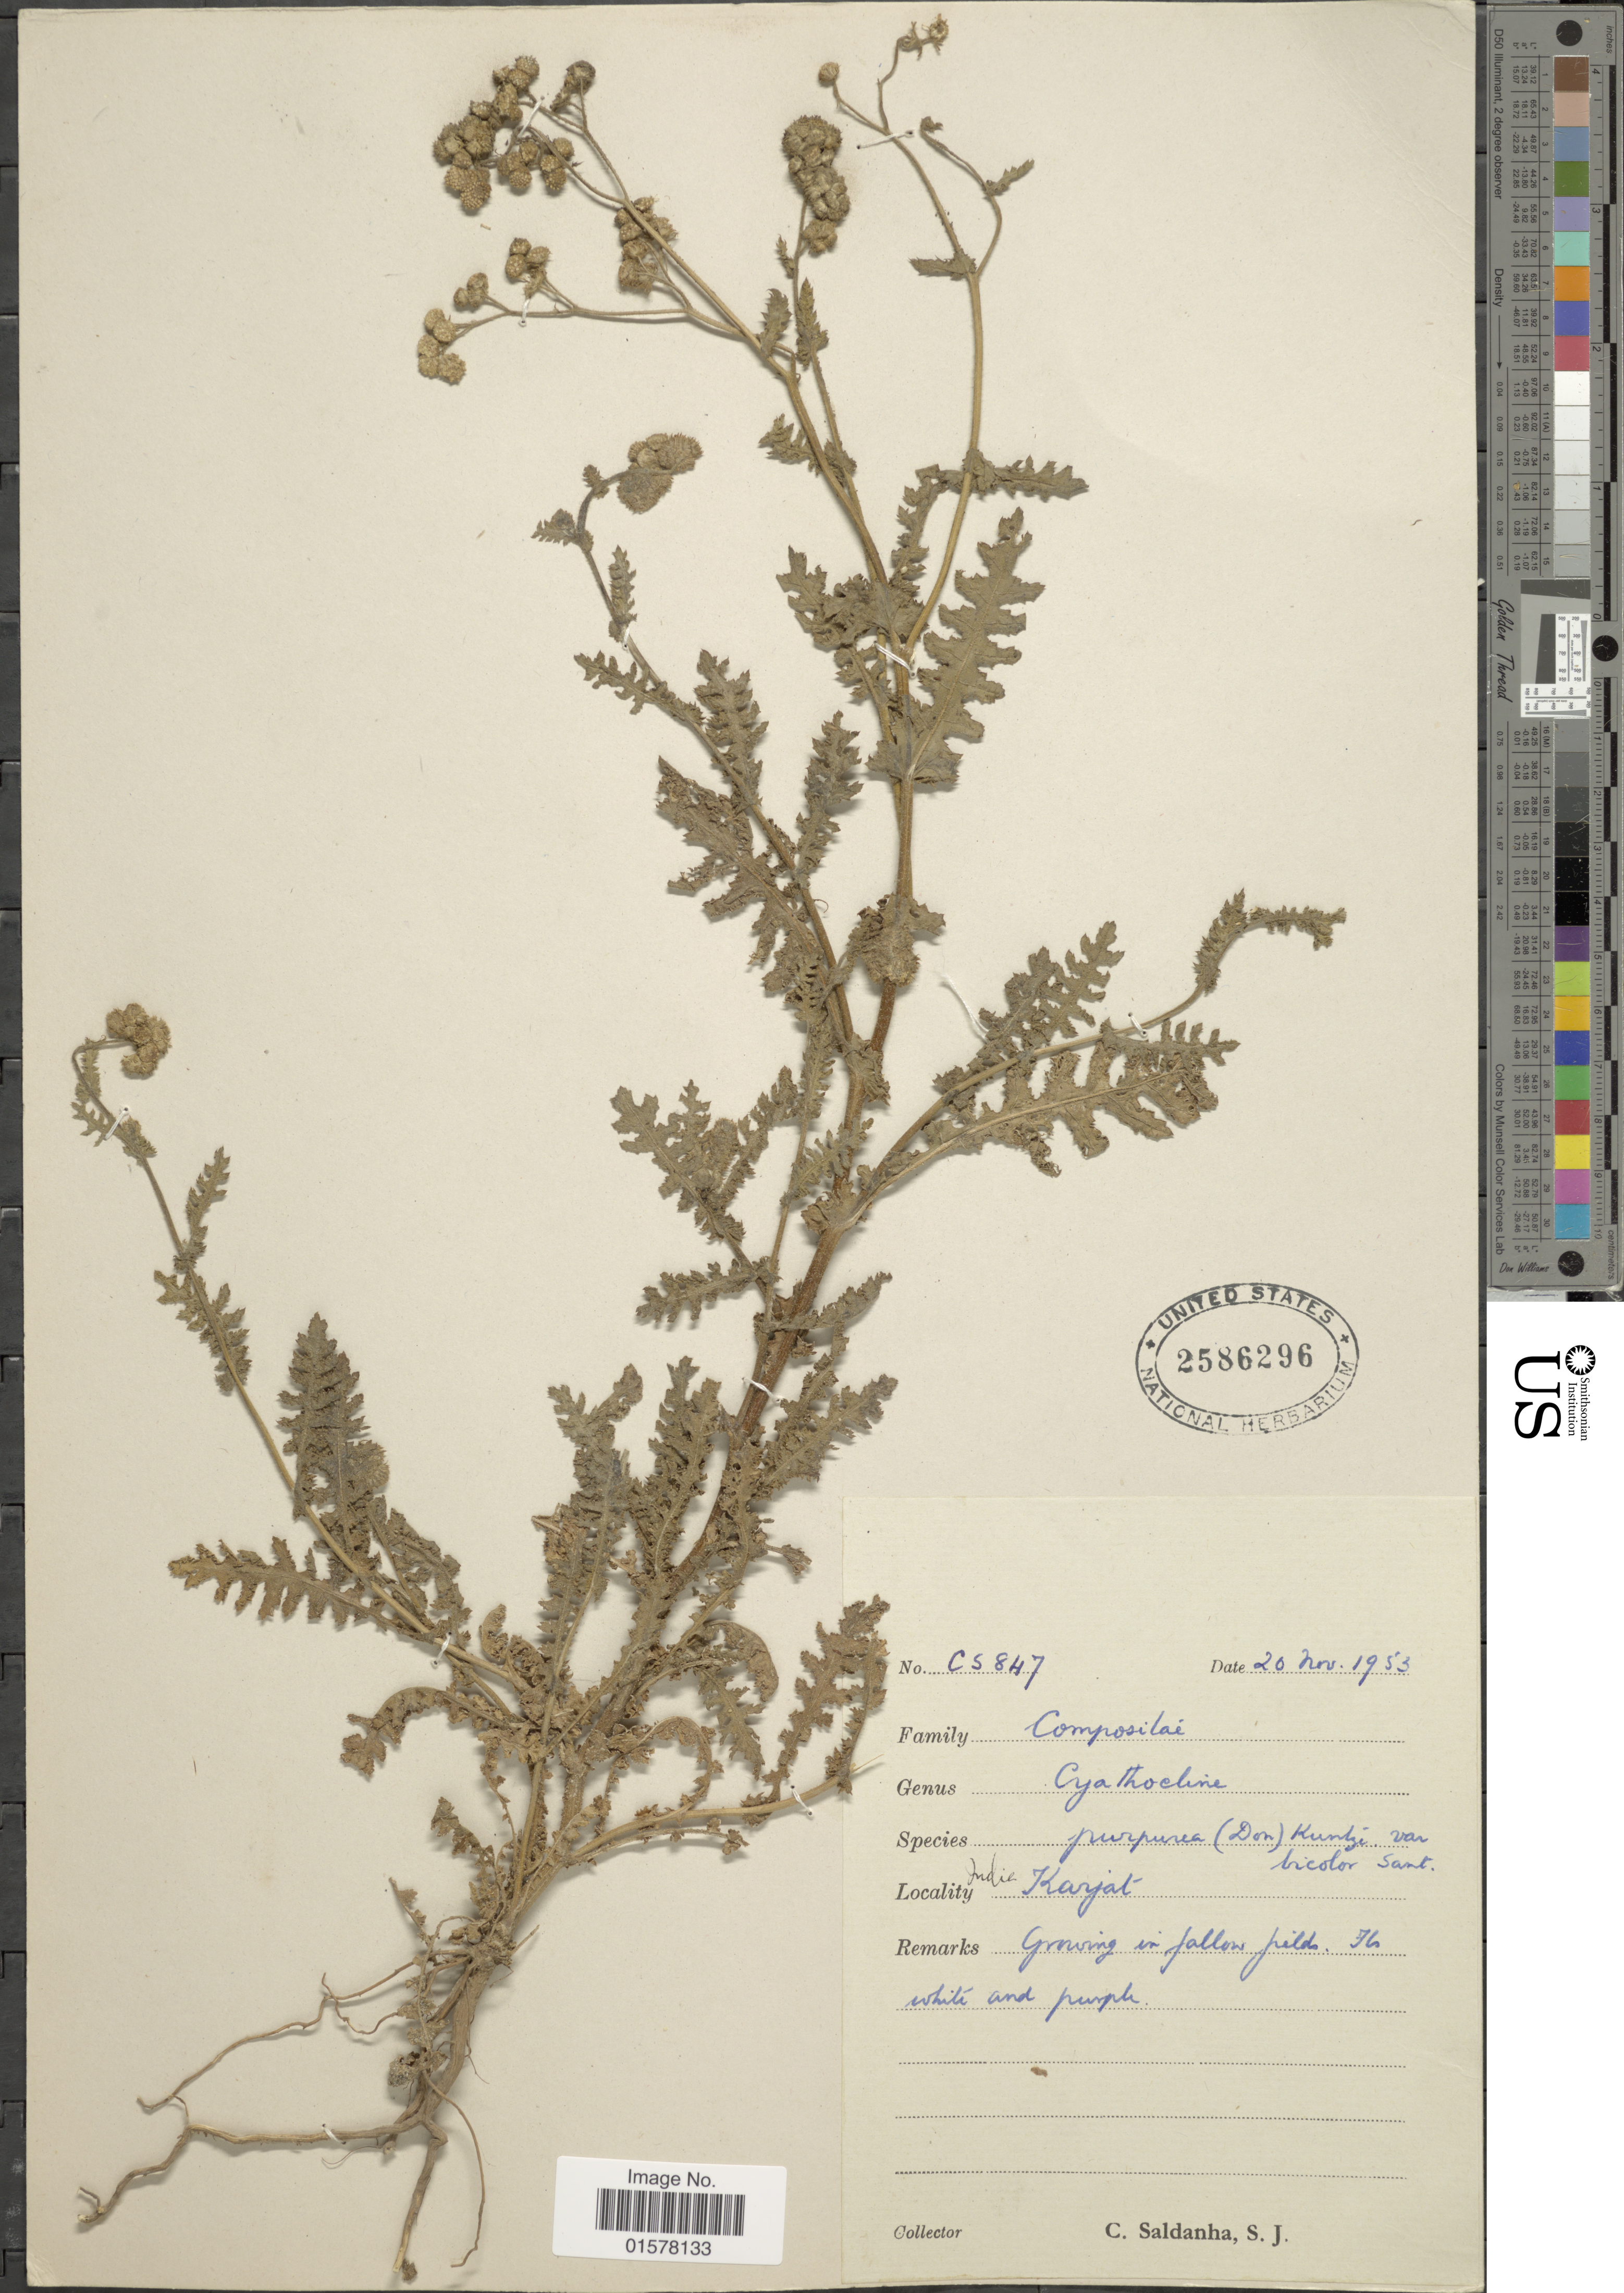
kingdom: Plantae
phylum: Tracheophyta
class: Magnoliopsida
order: Asterales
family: Asteraceae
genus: Cyathocline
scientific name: Cyathocline purpurea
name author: (Buch.-Ham. ex D. Don) Kuntze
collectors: C. Saldanha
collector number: CS847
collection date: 1953-11-20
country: India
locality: India, Karjat.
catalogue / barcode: US 2586296